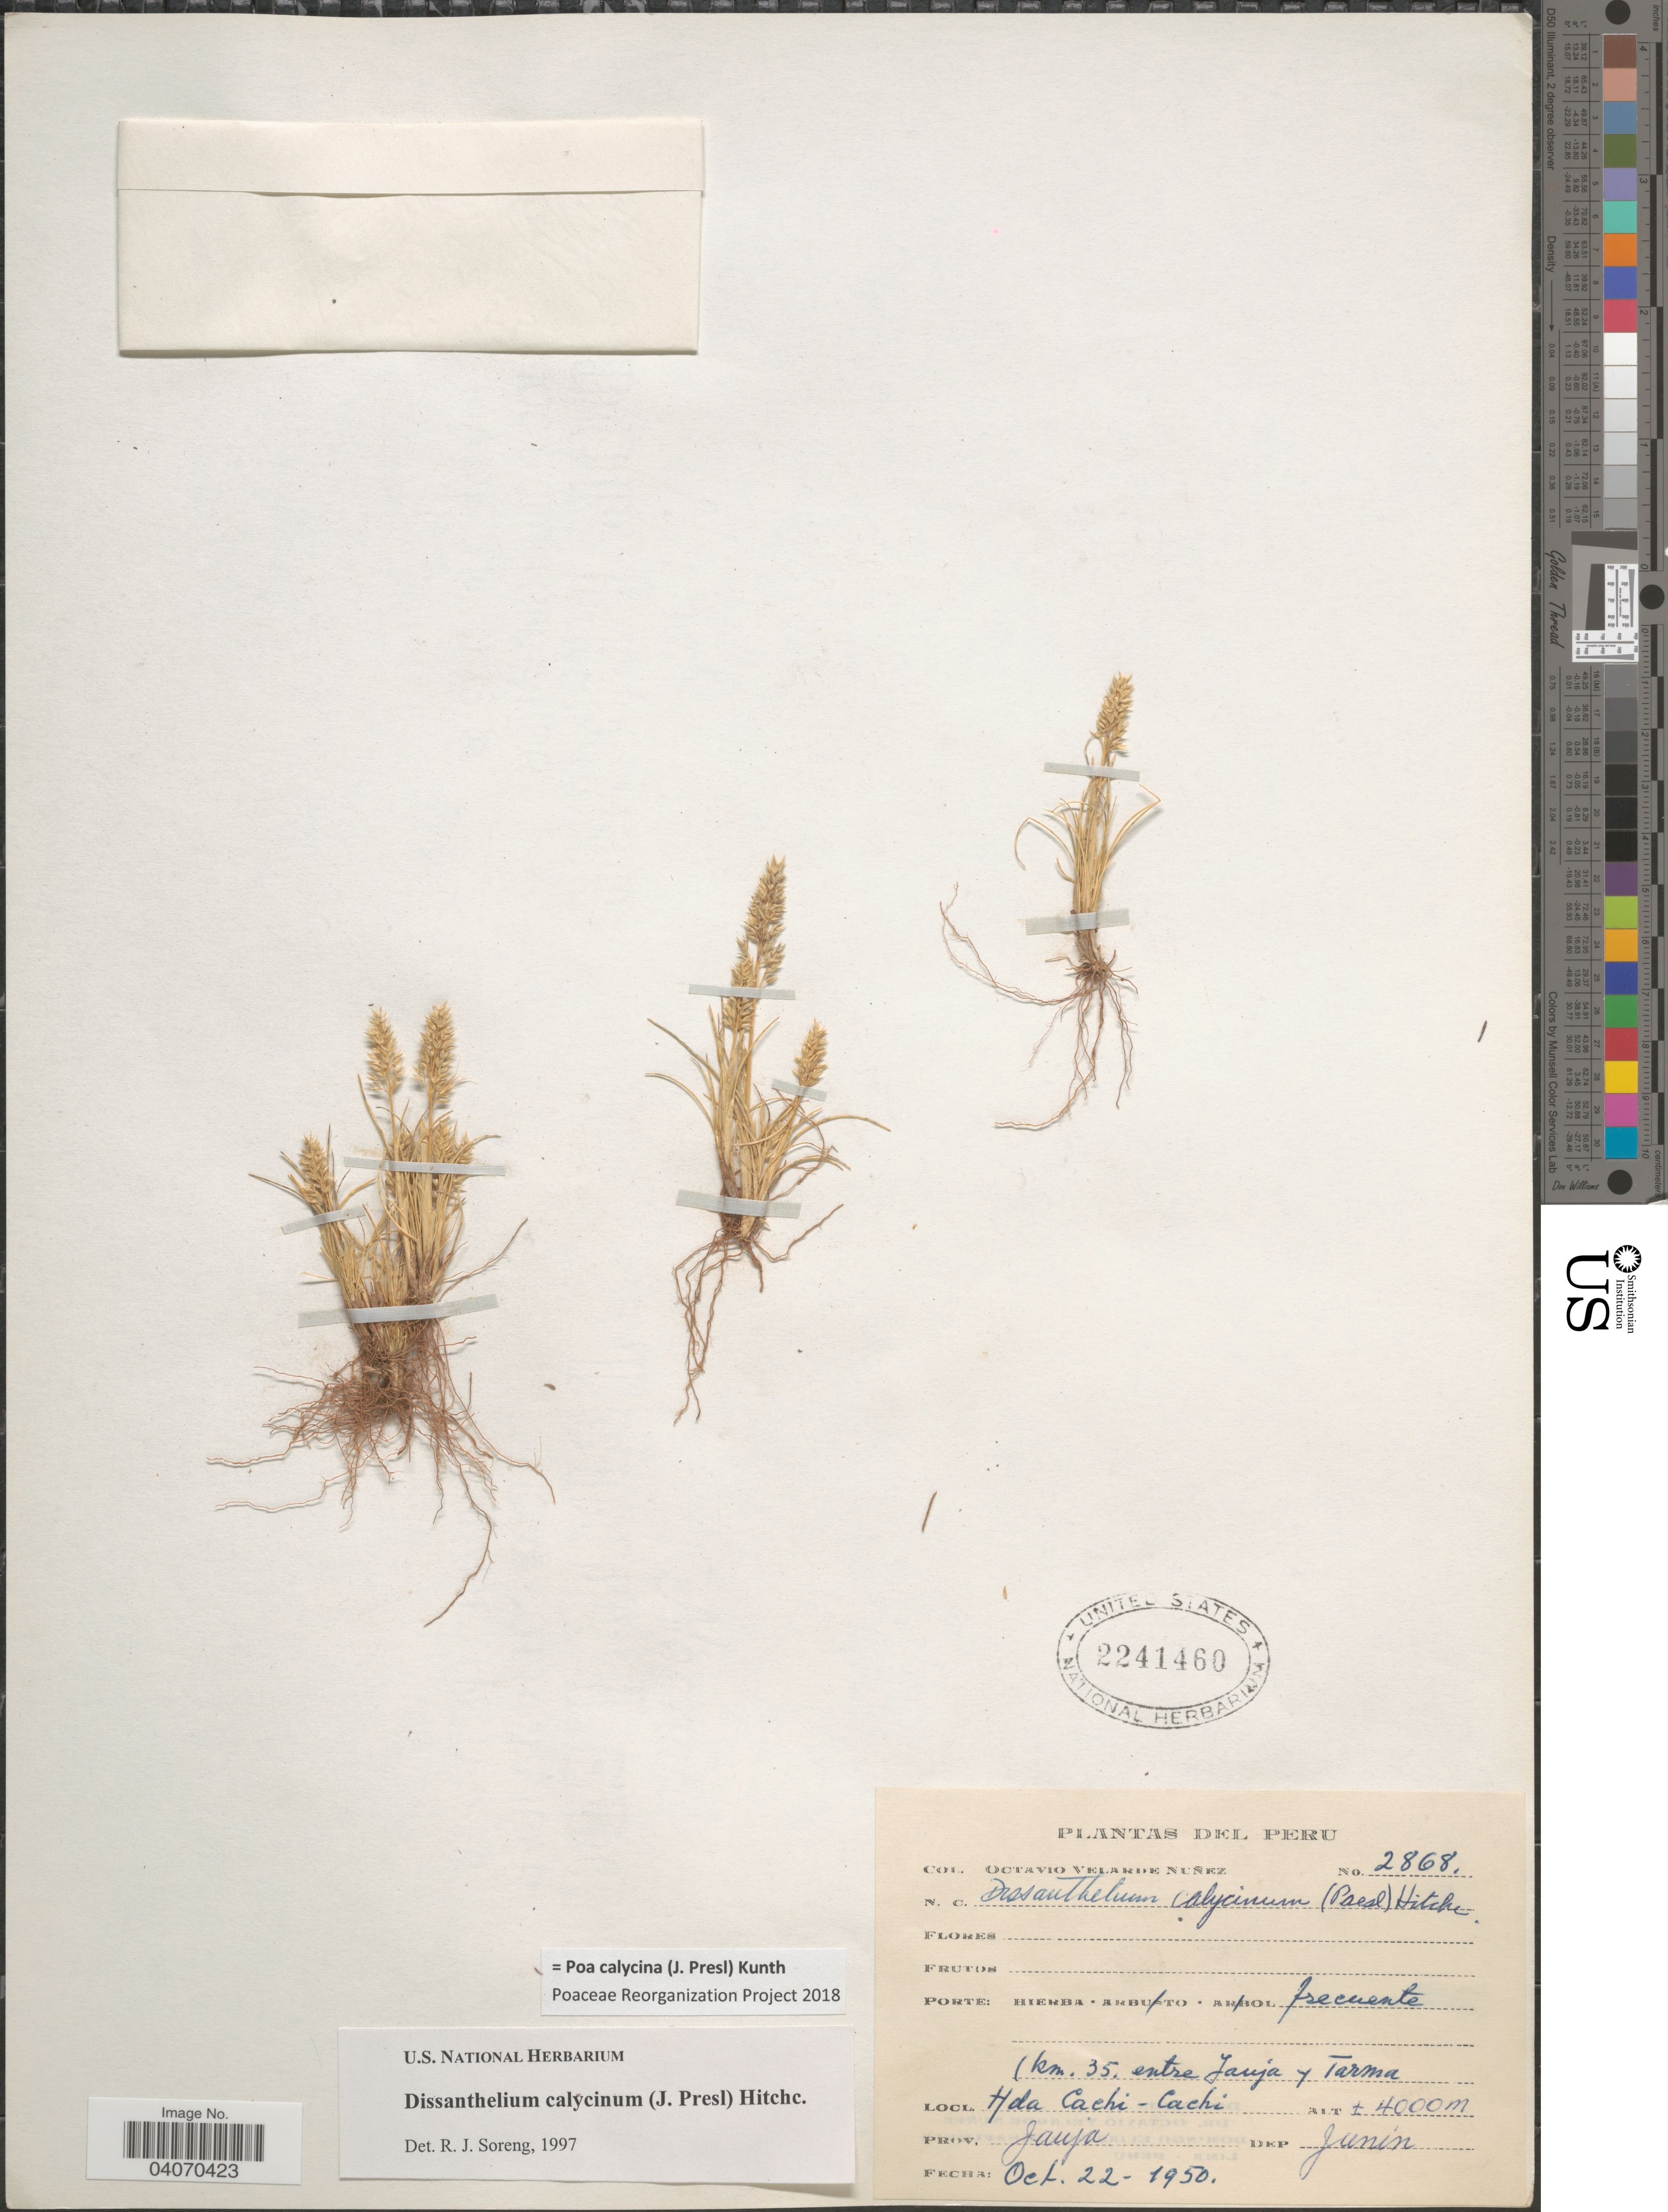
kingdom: Plantae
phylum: Tracheophyta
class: Liliopsida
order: Poales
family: Poaceae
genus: Poa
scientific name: Poa calycina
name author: (J. Presl) Kunth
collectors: O. Velarde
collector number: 2868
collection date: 1950-10-22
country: Peru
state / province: Junín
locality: Prov. Janja. (km. 35. entre Janja y Tarma. Hda Cachi-Cachi.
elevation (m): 4000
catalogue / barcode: US 2241460